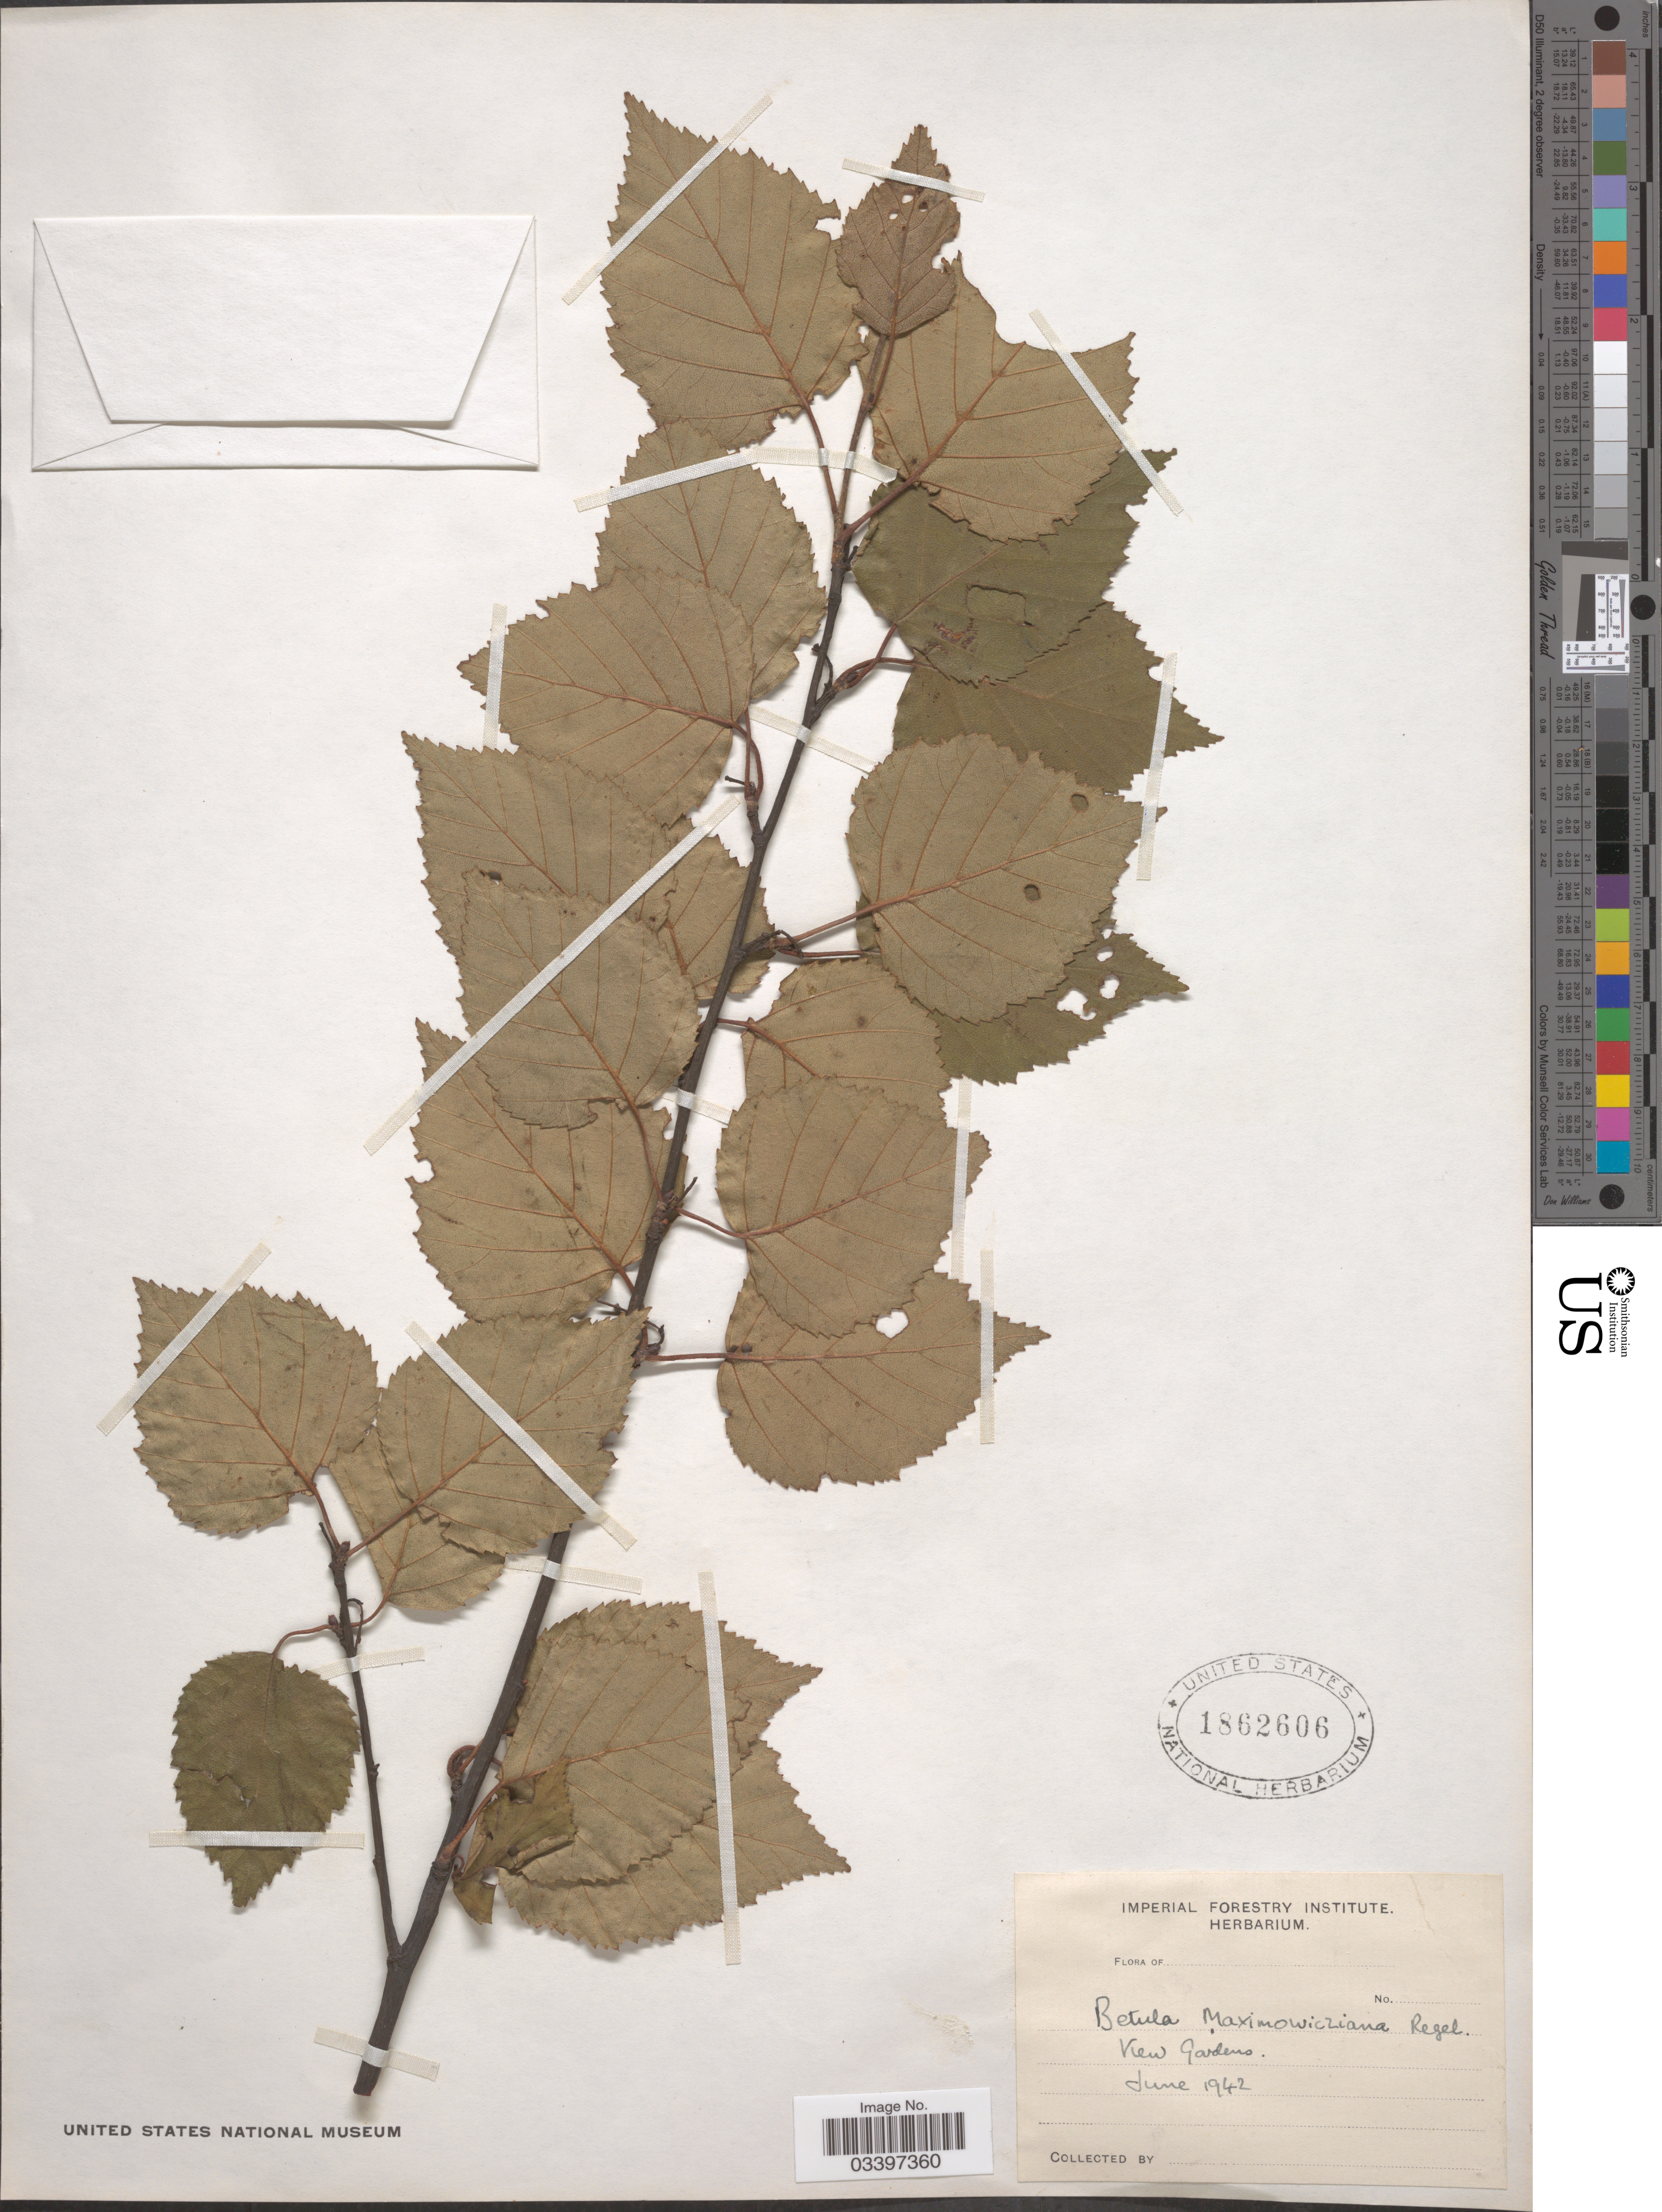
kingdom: Plantae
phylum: Tracheophyta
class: Magnoliopsida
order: Fagales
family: Betulaceae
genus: Betula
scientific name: Betula maximowiczii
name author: Rupr.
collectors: Ex herb. Imperial Forest School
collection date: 1942-06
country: United Kingdom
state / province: England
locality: Kew Gardens.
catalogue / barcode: US 1862606